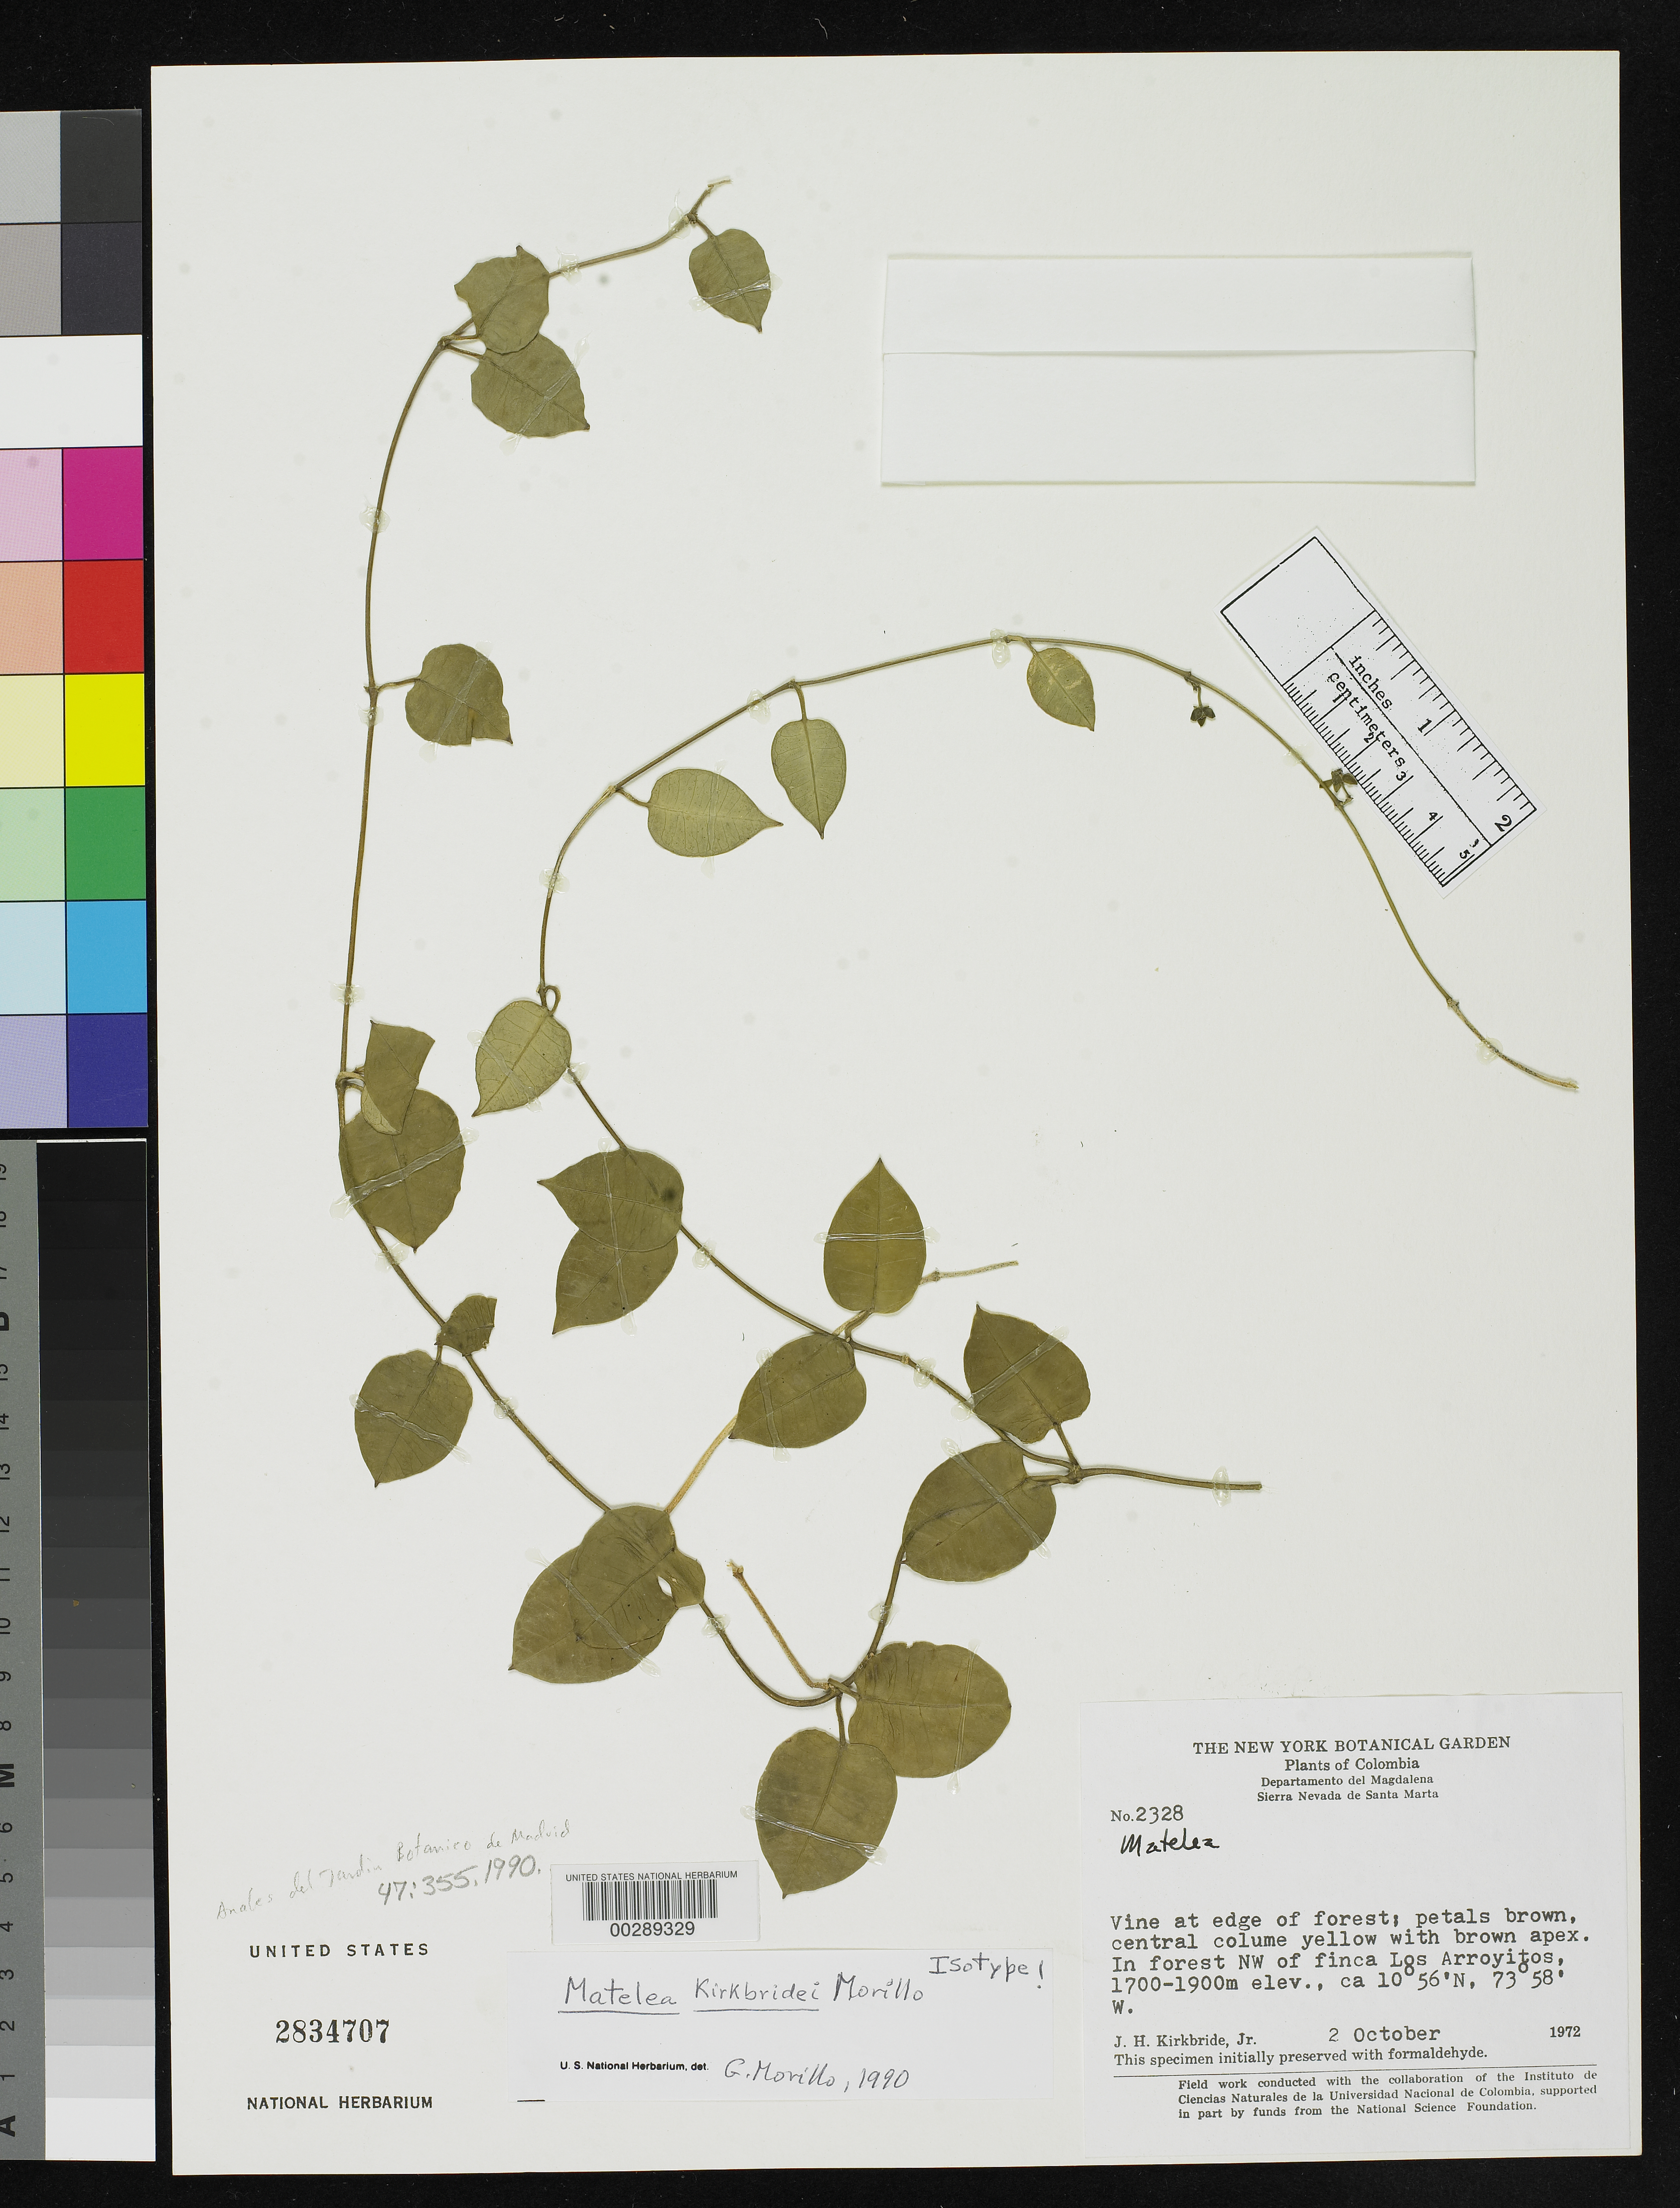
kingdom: Plantae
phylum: Tracheophyta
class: Magnoliopsida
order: Gentianales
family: Apocynaceae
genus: Matelea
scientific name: Matelea kirkbridei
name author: Morillo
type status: Isotype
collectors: J. H. Kirkbride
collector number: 2328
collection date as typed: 02 Oct 1972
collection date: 1972-10-02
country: Colombia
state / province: Magdalena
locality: Forest NW of Finca Los Arroyitos, Sierra Nevada de Santa Marta.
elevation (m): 1700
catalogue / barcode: US 2834707